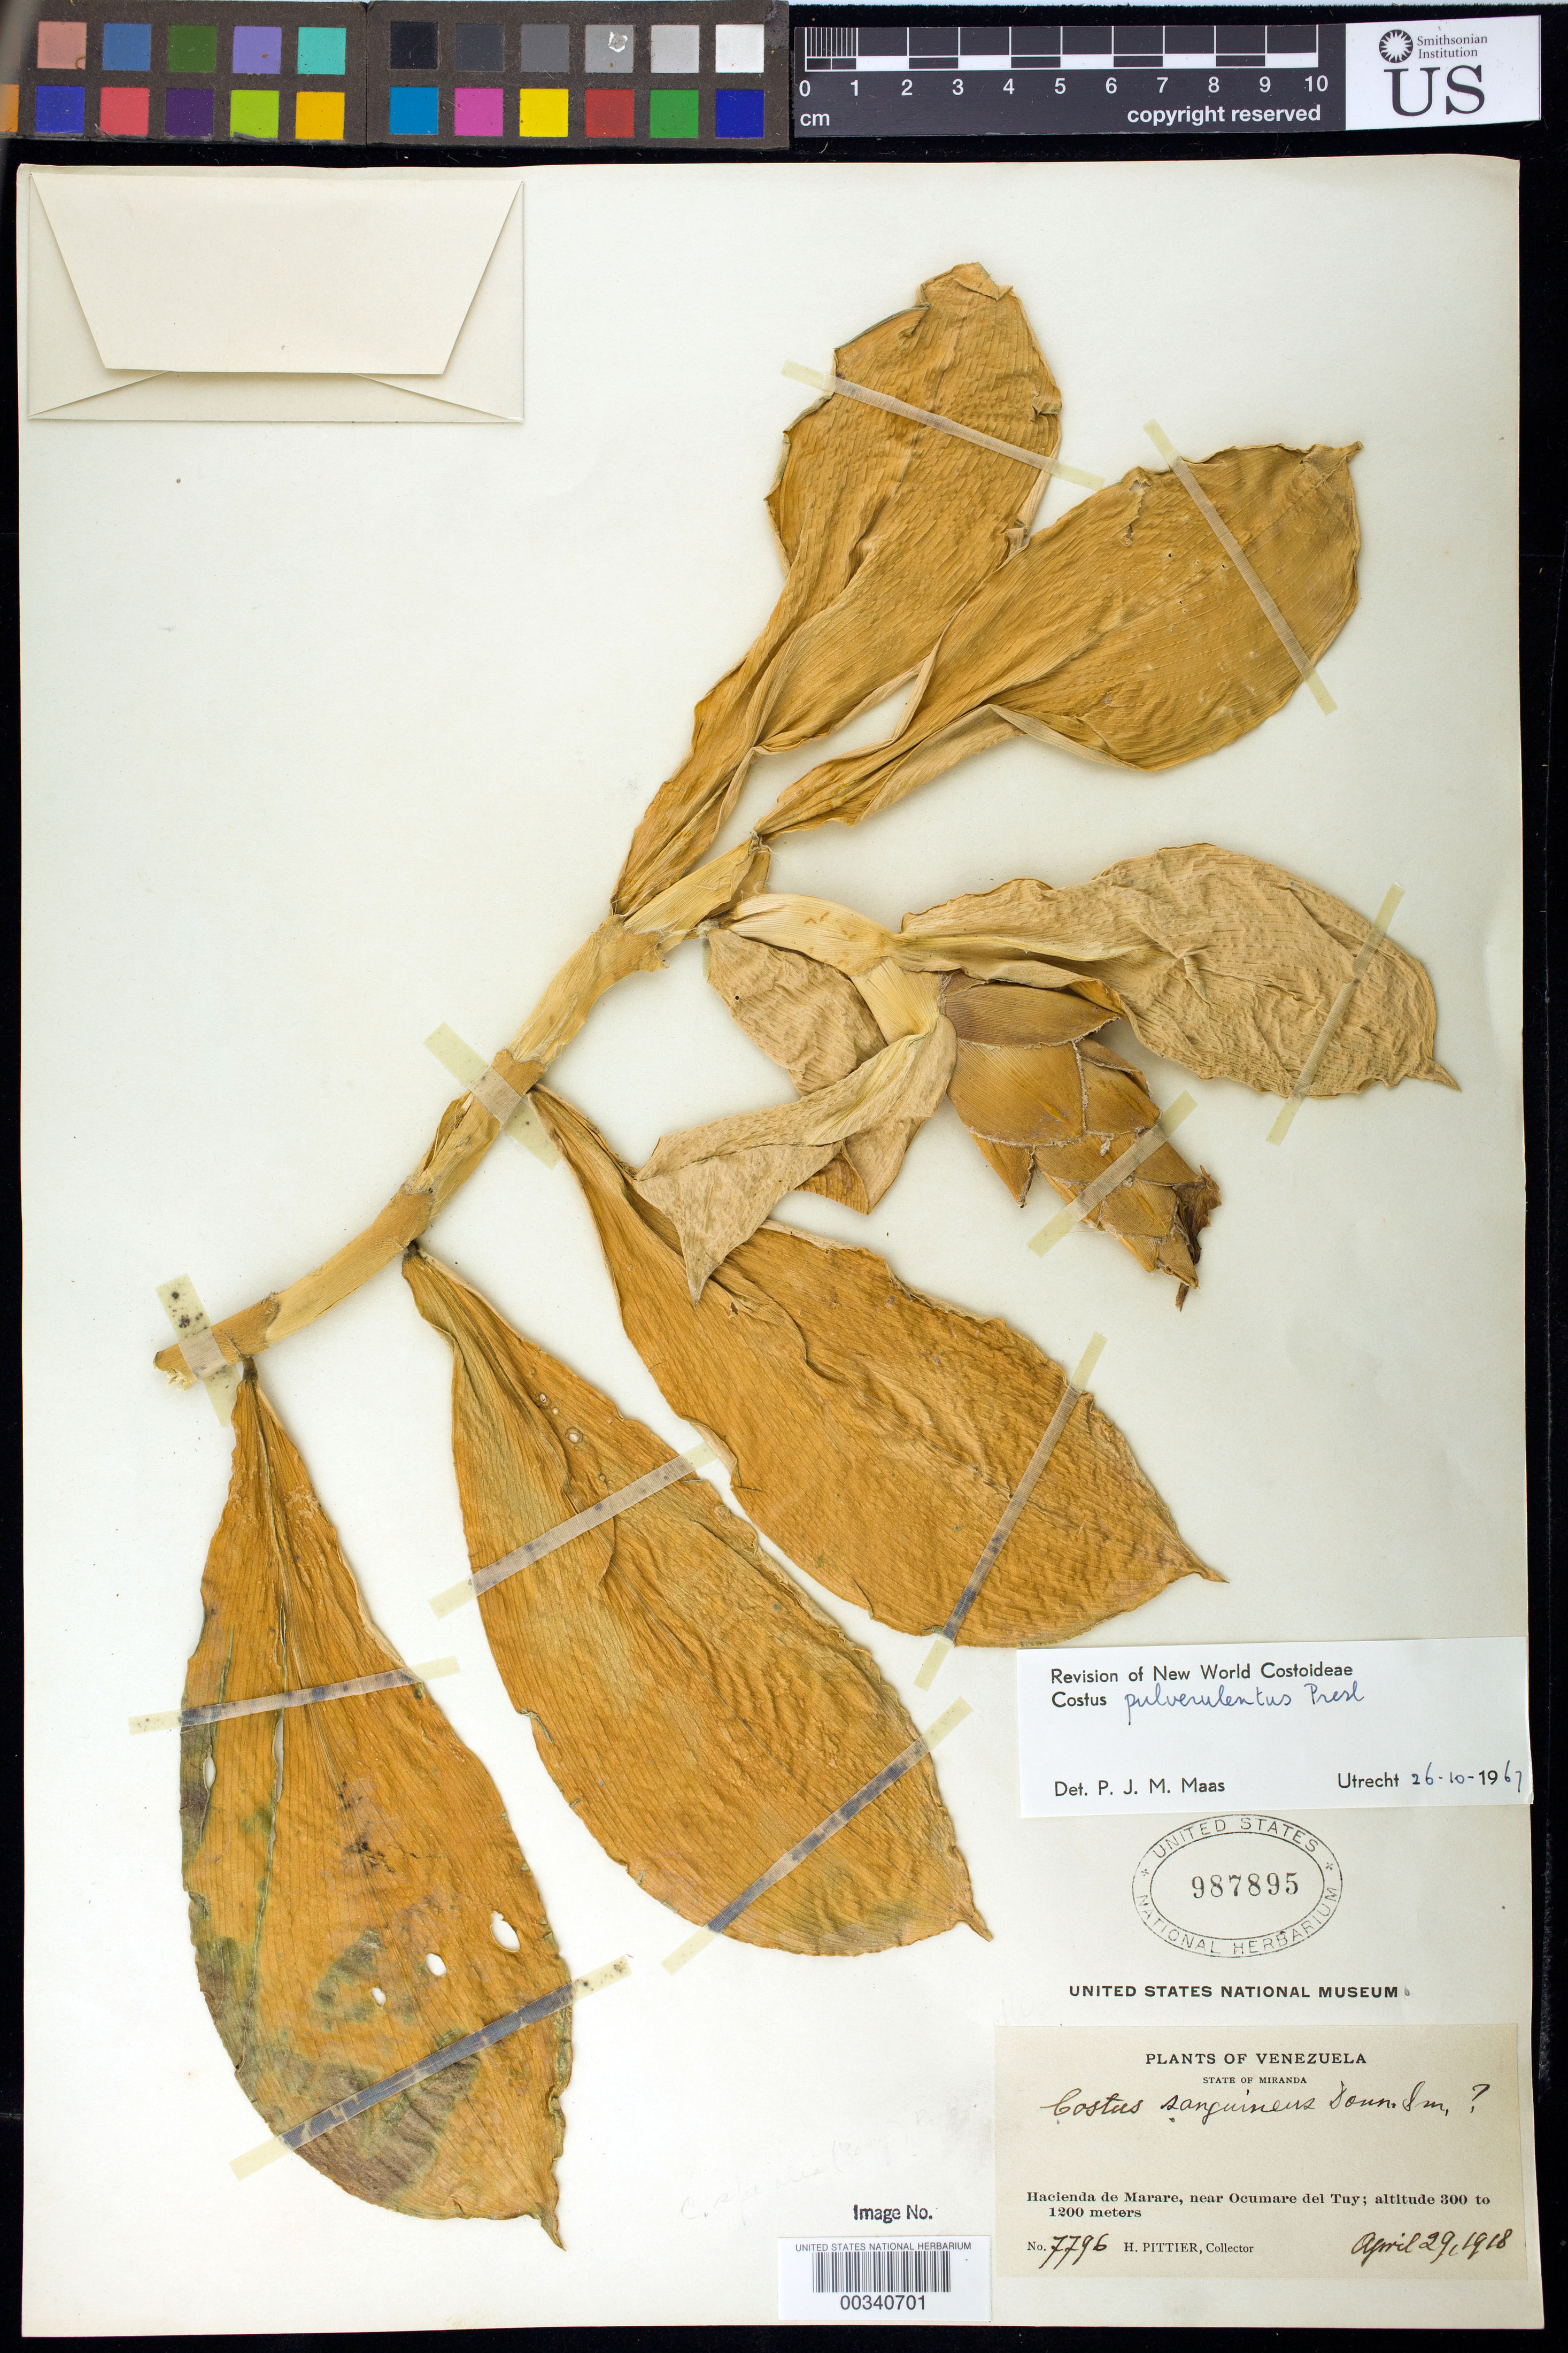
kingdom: Plantae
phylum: Tracheophyta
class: Liliopsida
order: Zingiberales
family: Costaceae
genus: Costus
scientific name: Costus pulverulentus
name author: C. Presl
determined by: Maas, Paul J. M.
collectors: H. F. Pittier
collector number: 7796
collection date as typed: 29 Apr 1918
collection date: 1918-04-29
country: Venezuela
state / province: Miranda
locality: Hacienda de marare, near ocumare del tuy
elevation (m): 300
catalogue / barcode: US 987895